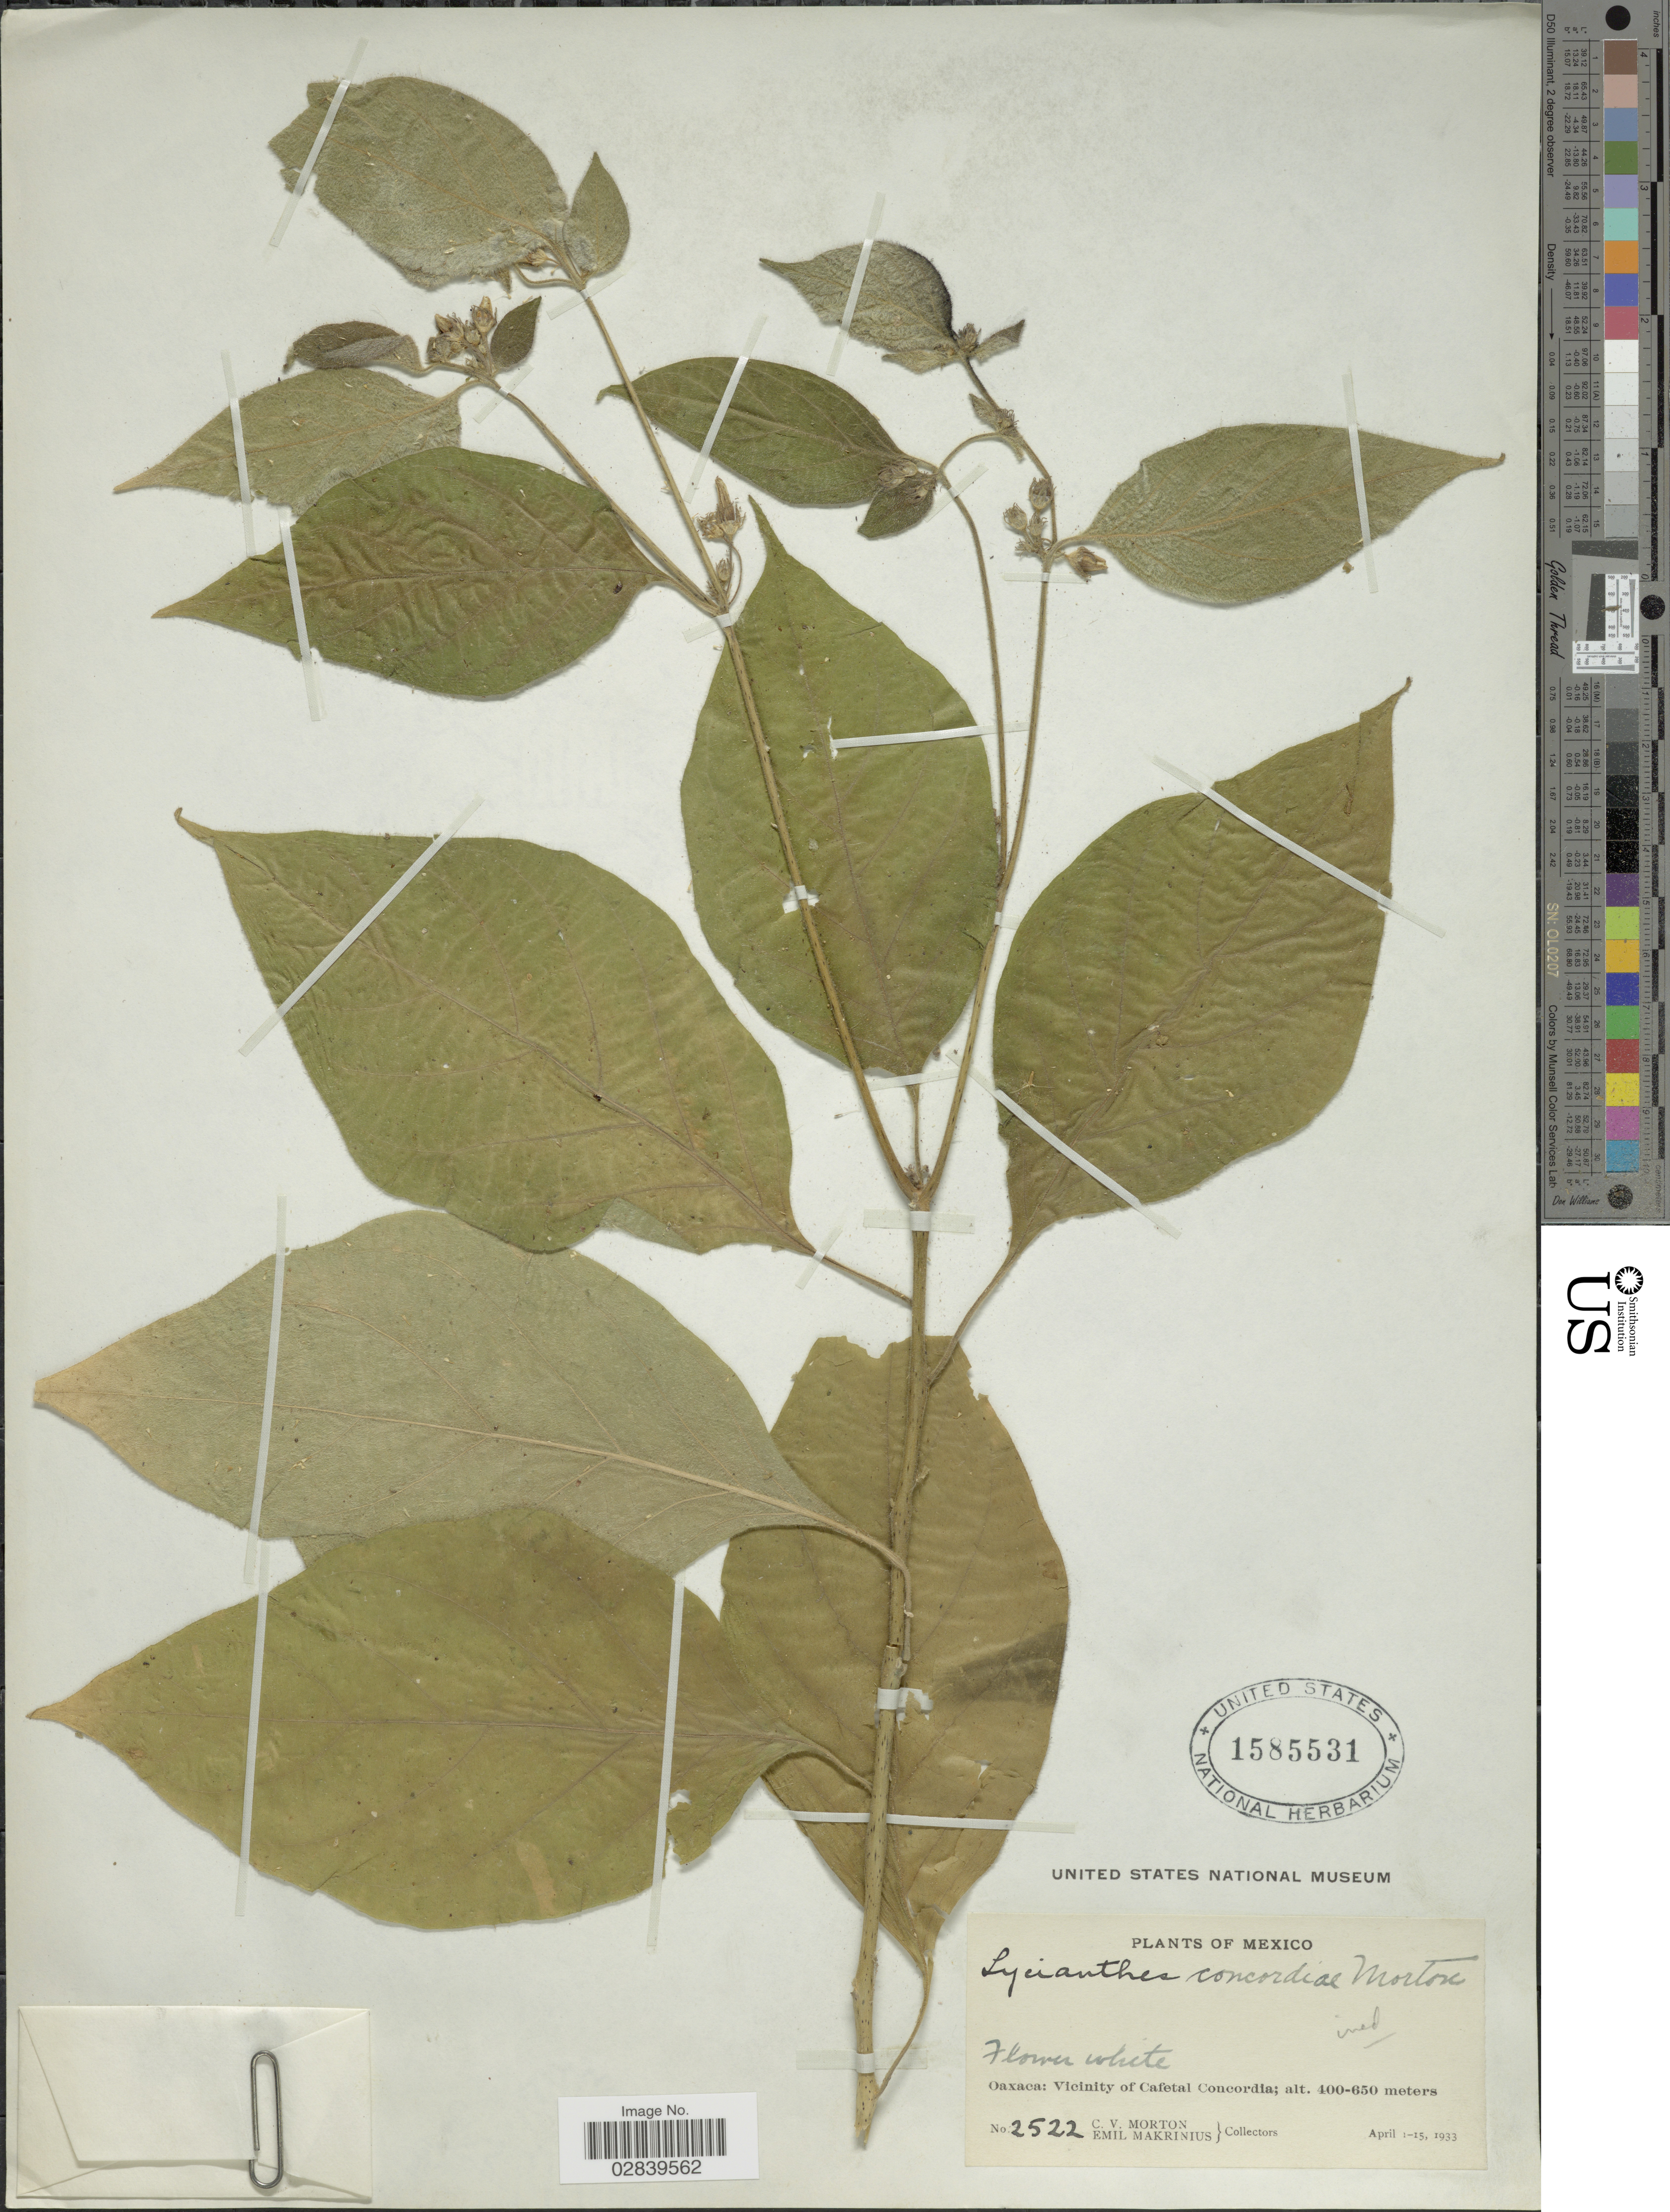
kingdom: Plantae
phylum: Tracheophyta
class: Magnoliopsida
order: Solanales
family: Solanaceae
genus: Lycianthes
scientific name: Lycianthes concordiae Morton sp. nov. ined.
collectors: C. V. Morton & E. Makrinus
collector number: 2522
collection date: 1933-04-01/1933-04-15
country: Mexico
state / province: Oaxaca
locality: Vicinity of Cafetal Concordia.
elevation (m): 400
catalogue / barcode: US 1585531